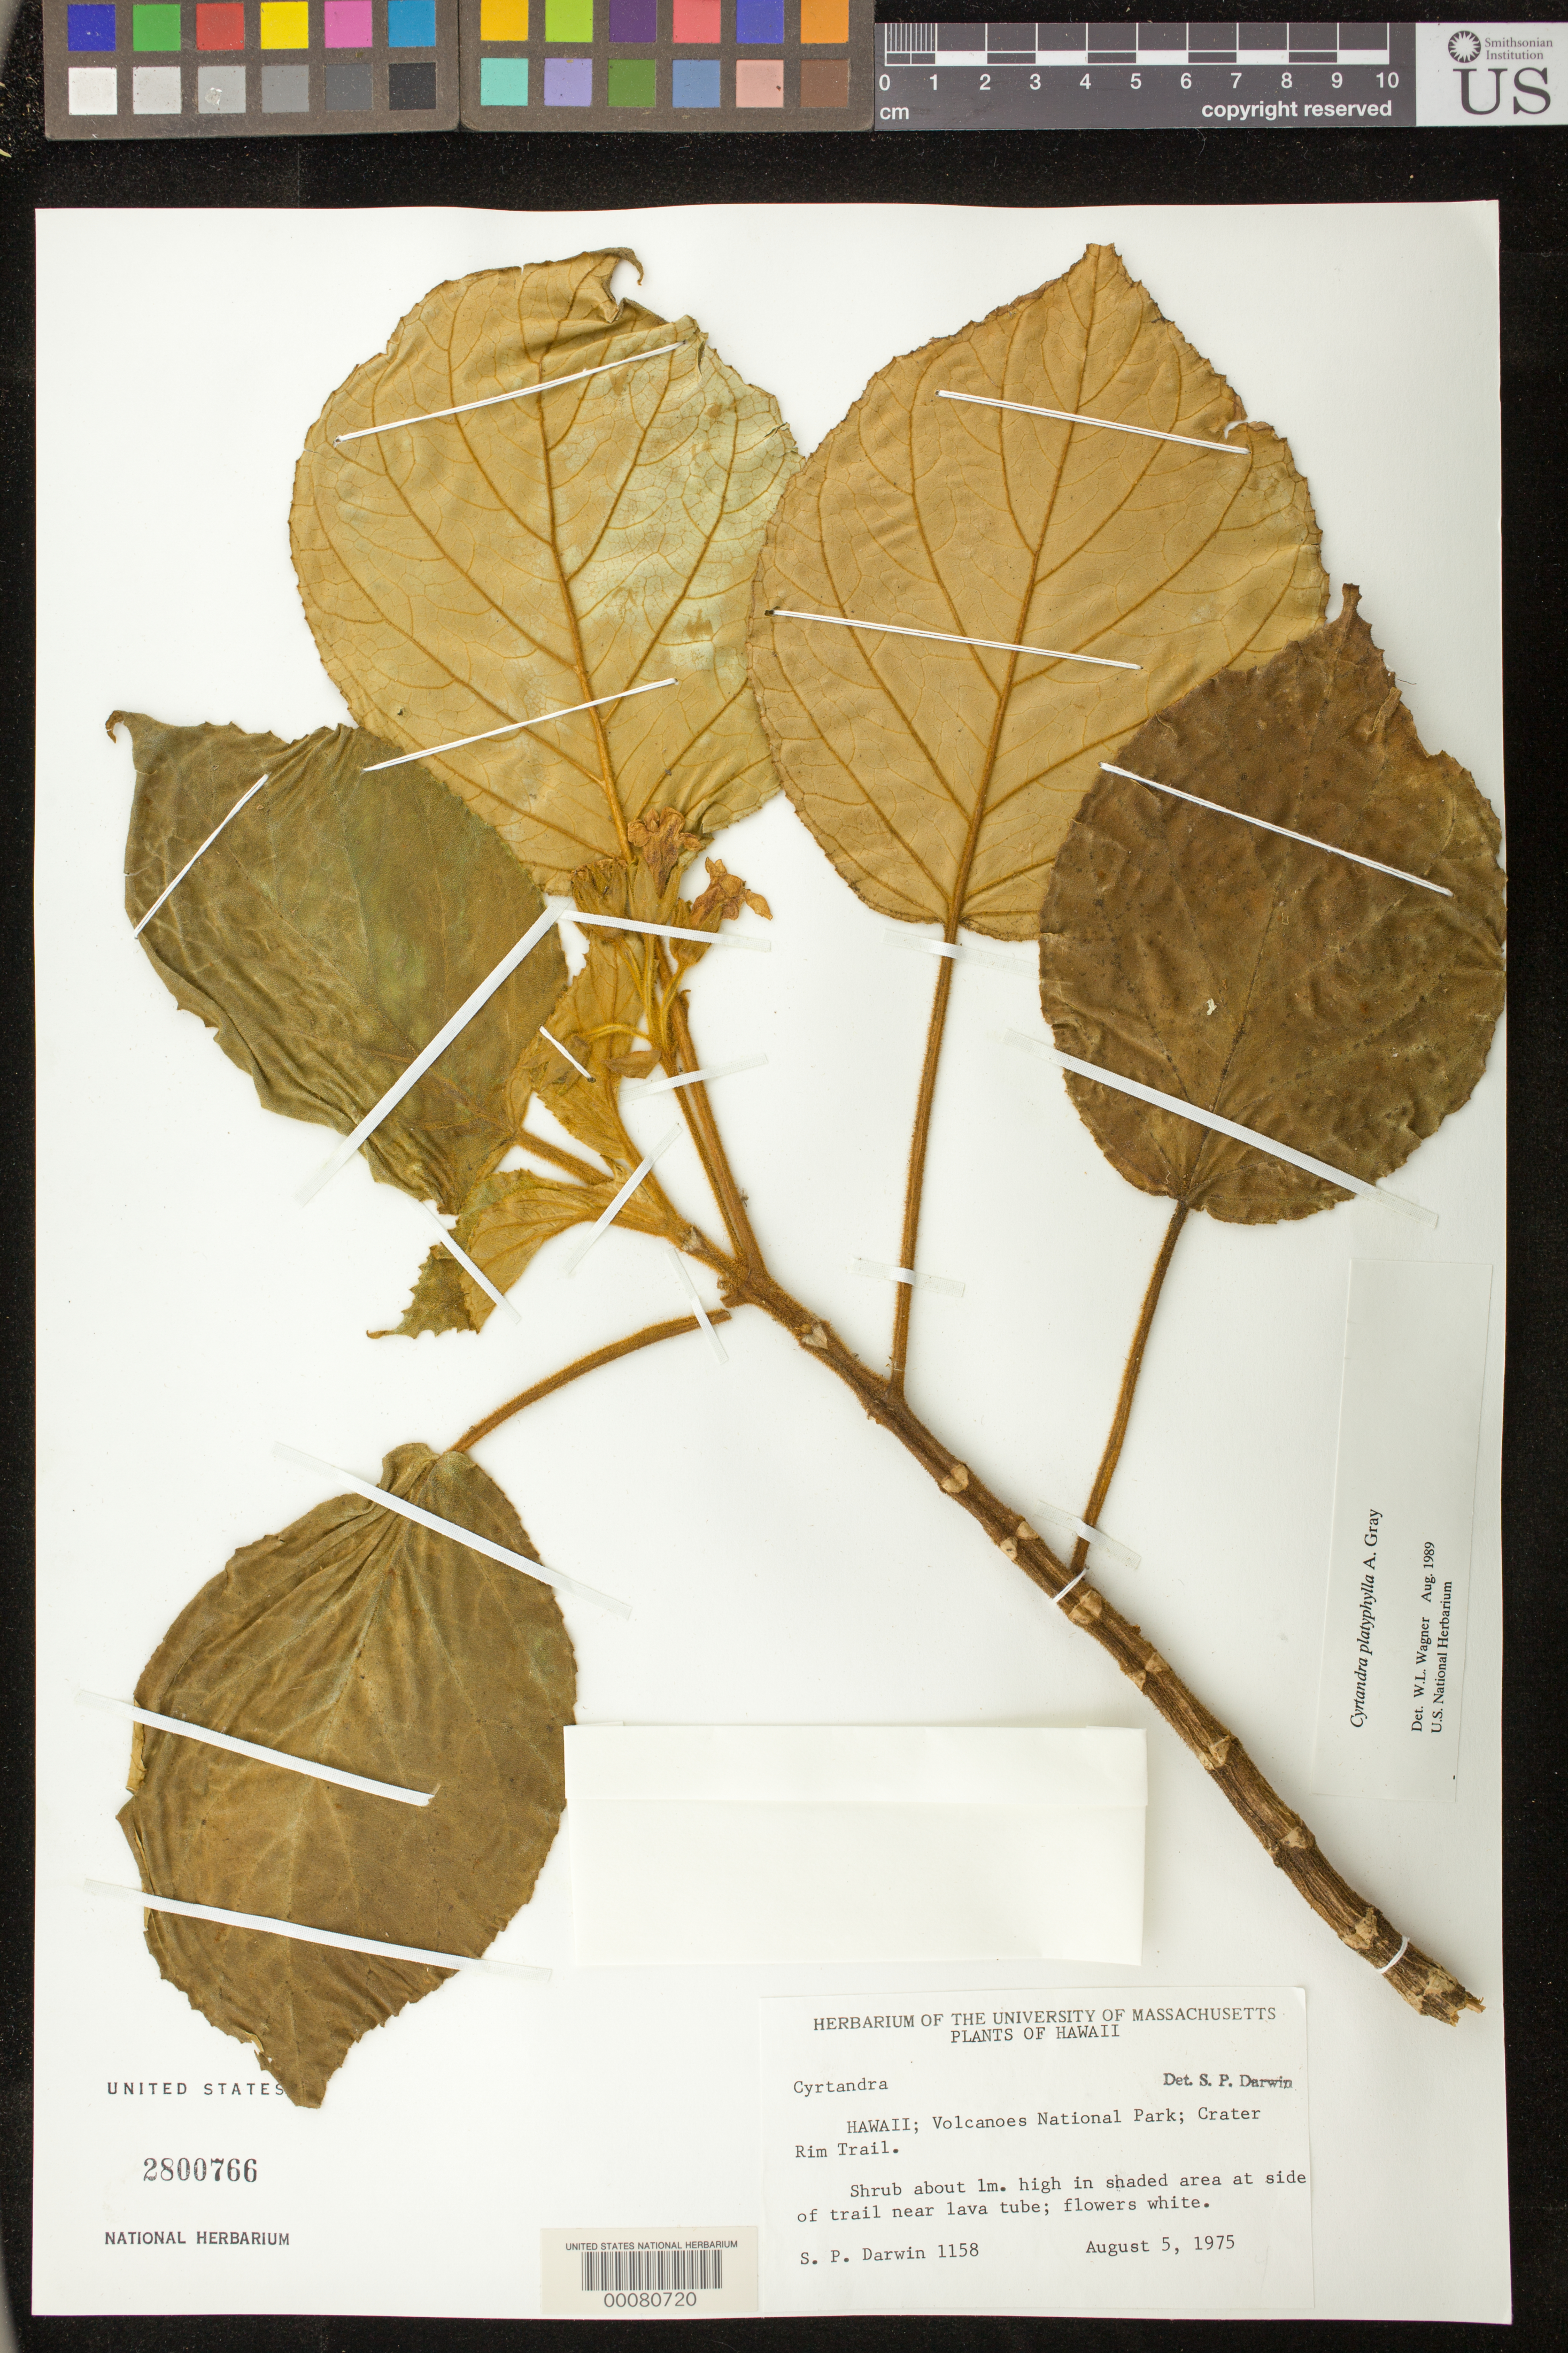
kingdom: Plantae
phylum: Tracheophyta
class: Magnoliopsida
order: Lamiales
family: Gesneriaceae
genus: Cyrtandra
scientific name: Cyrtandra platyphylla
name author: A. Gray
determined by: Darwin, S. P.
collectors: S. P. Darwin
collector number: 1158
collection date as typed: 05 Aug 1975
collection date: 1975-08-05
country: United States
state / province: Hawaii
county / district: Hawaii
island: Hawaii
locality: Volcanoes national park, crater rim trail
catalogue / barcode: US 2800766